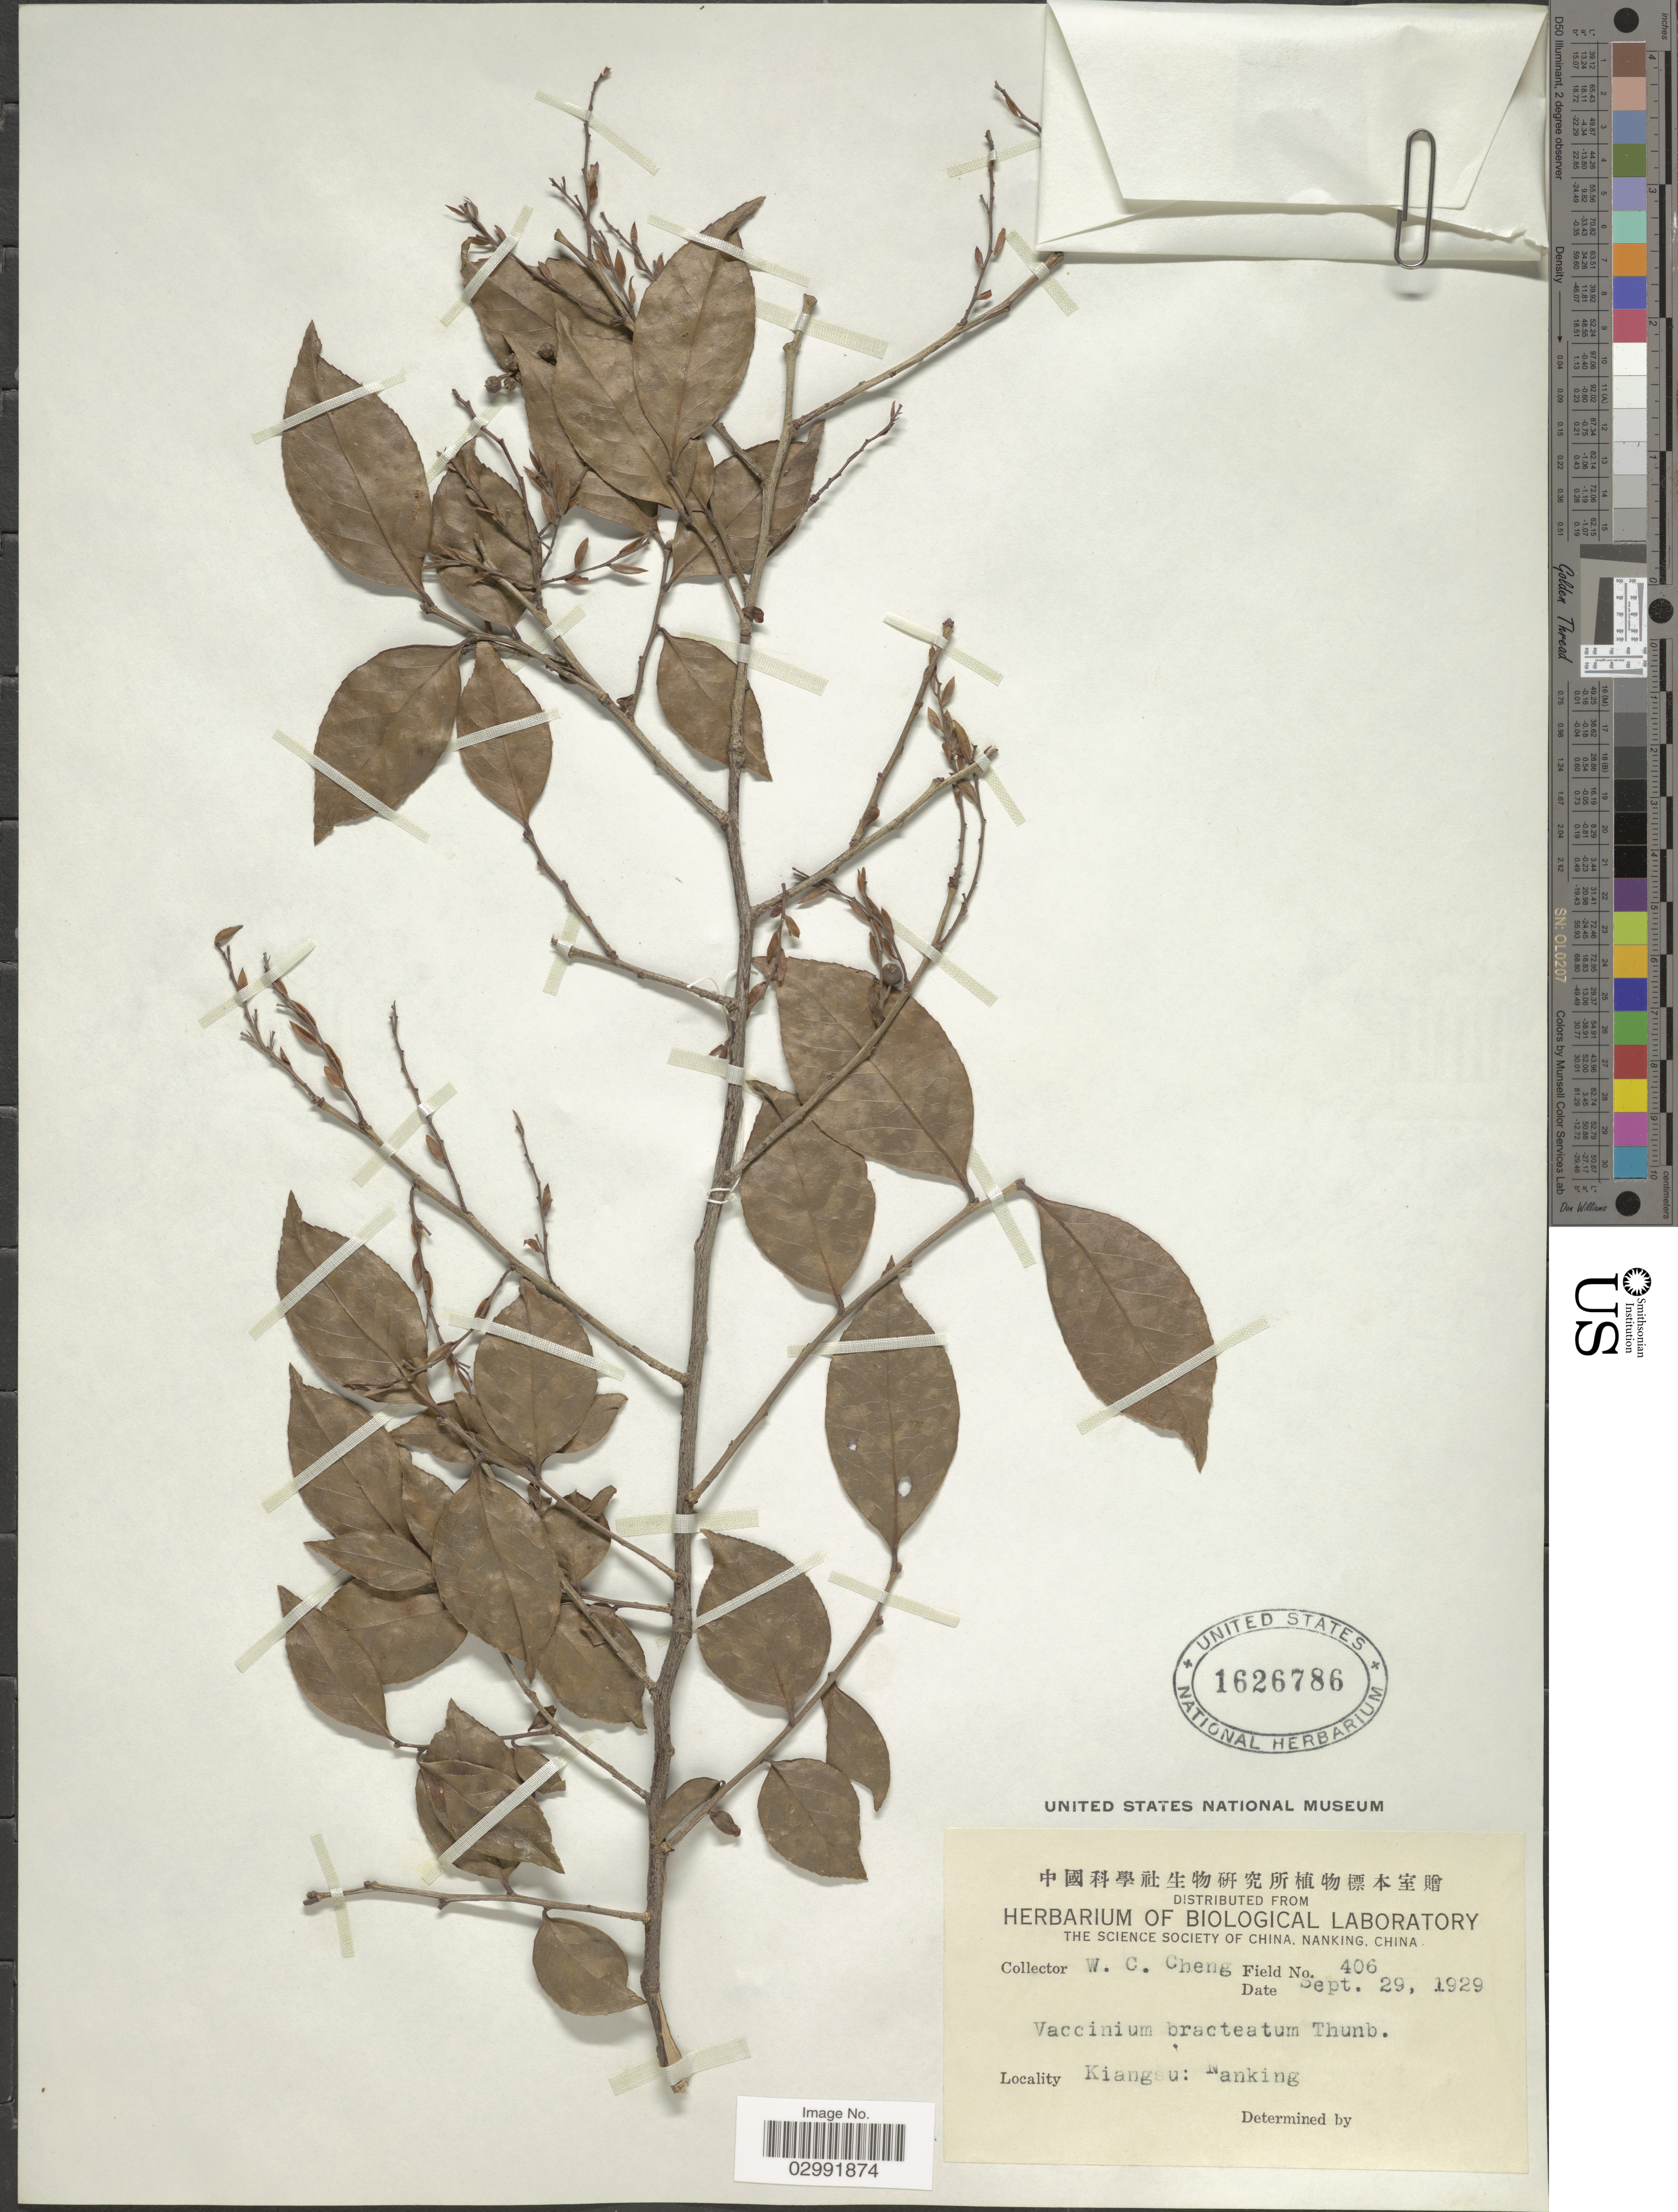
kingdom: Plantae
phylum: Tracheophyta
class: Magnoliopsida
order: Ericales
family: Ericaceae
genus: Vaccinium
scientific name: Vaccinium bracteatum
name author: Thunb.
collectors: W. C. Cheng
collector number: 406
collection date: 1929-09-29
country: China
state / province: Jiangsu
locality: Kiangsu: Nanking.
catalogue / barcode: US 1626786